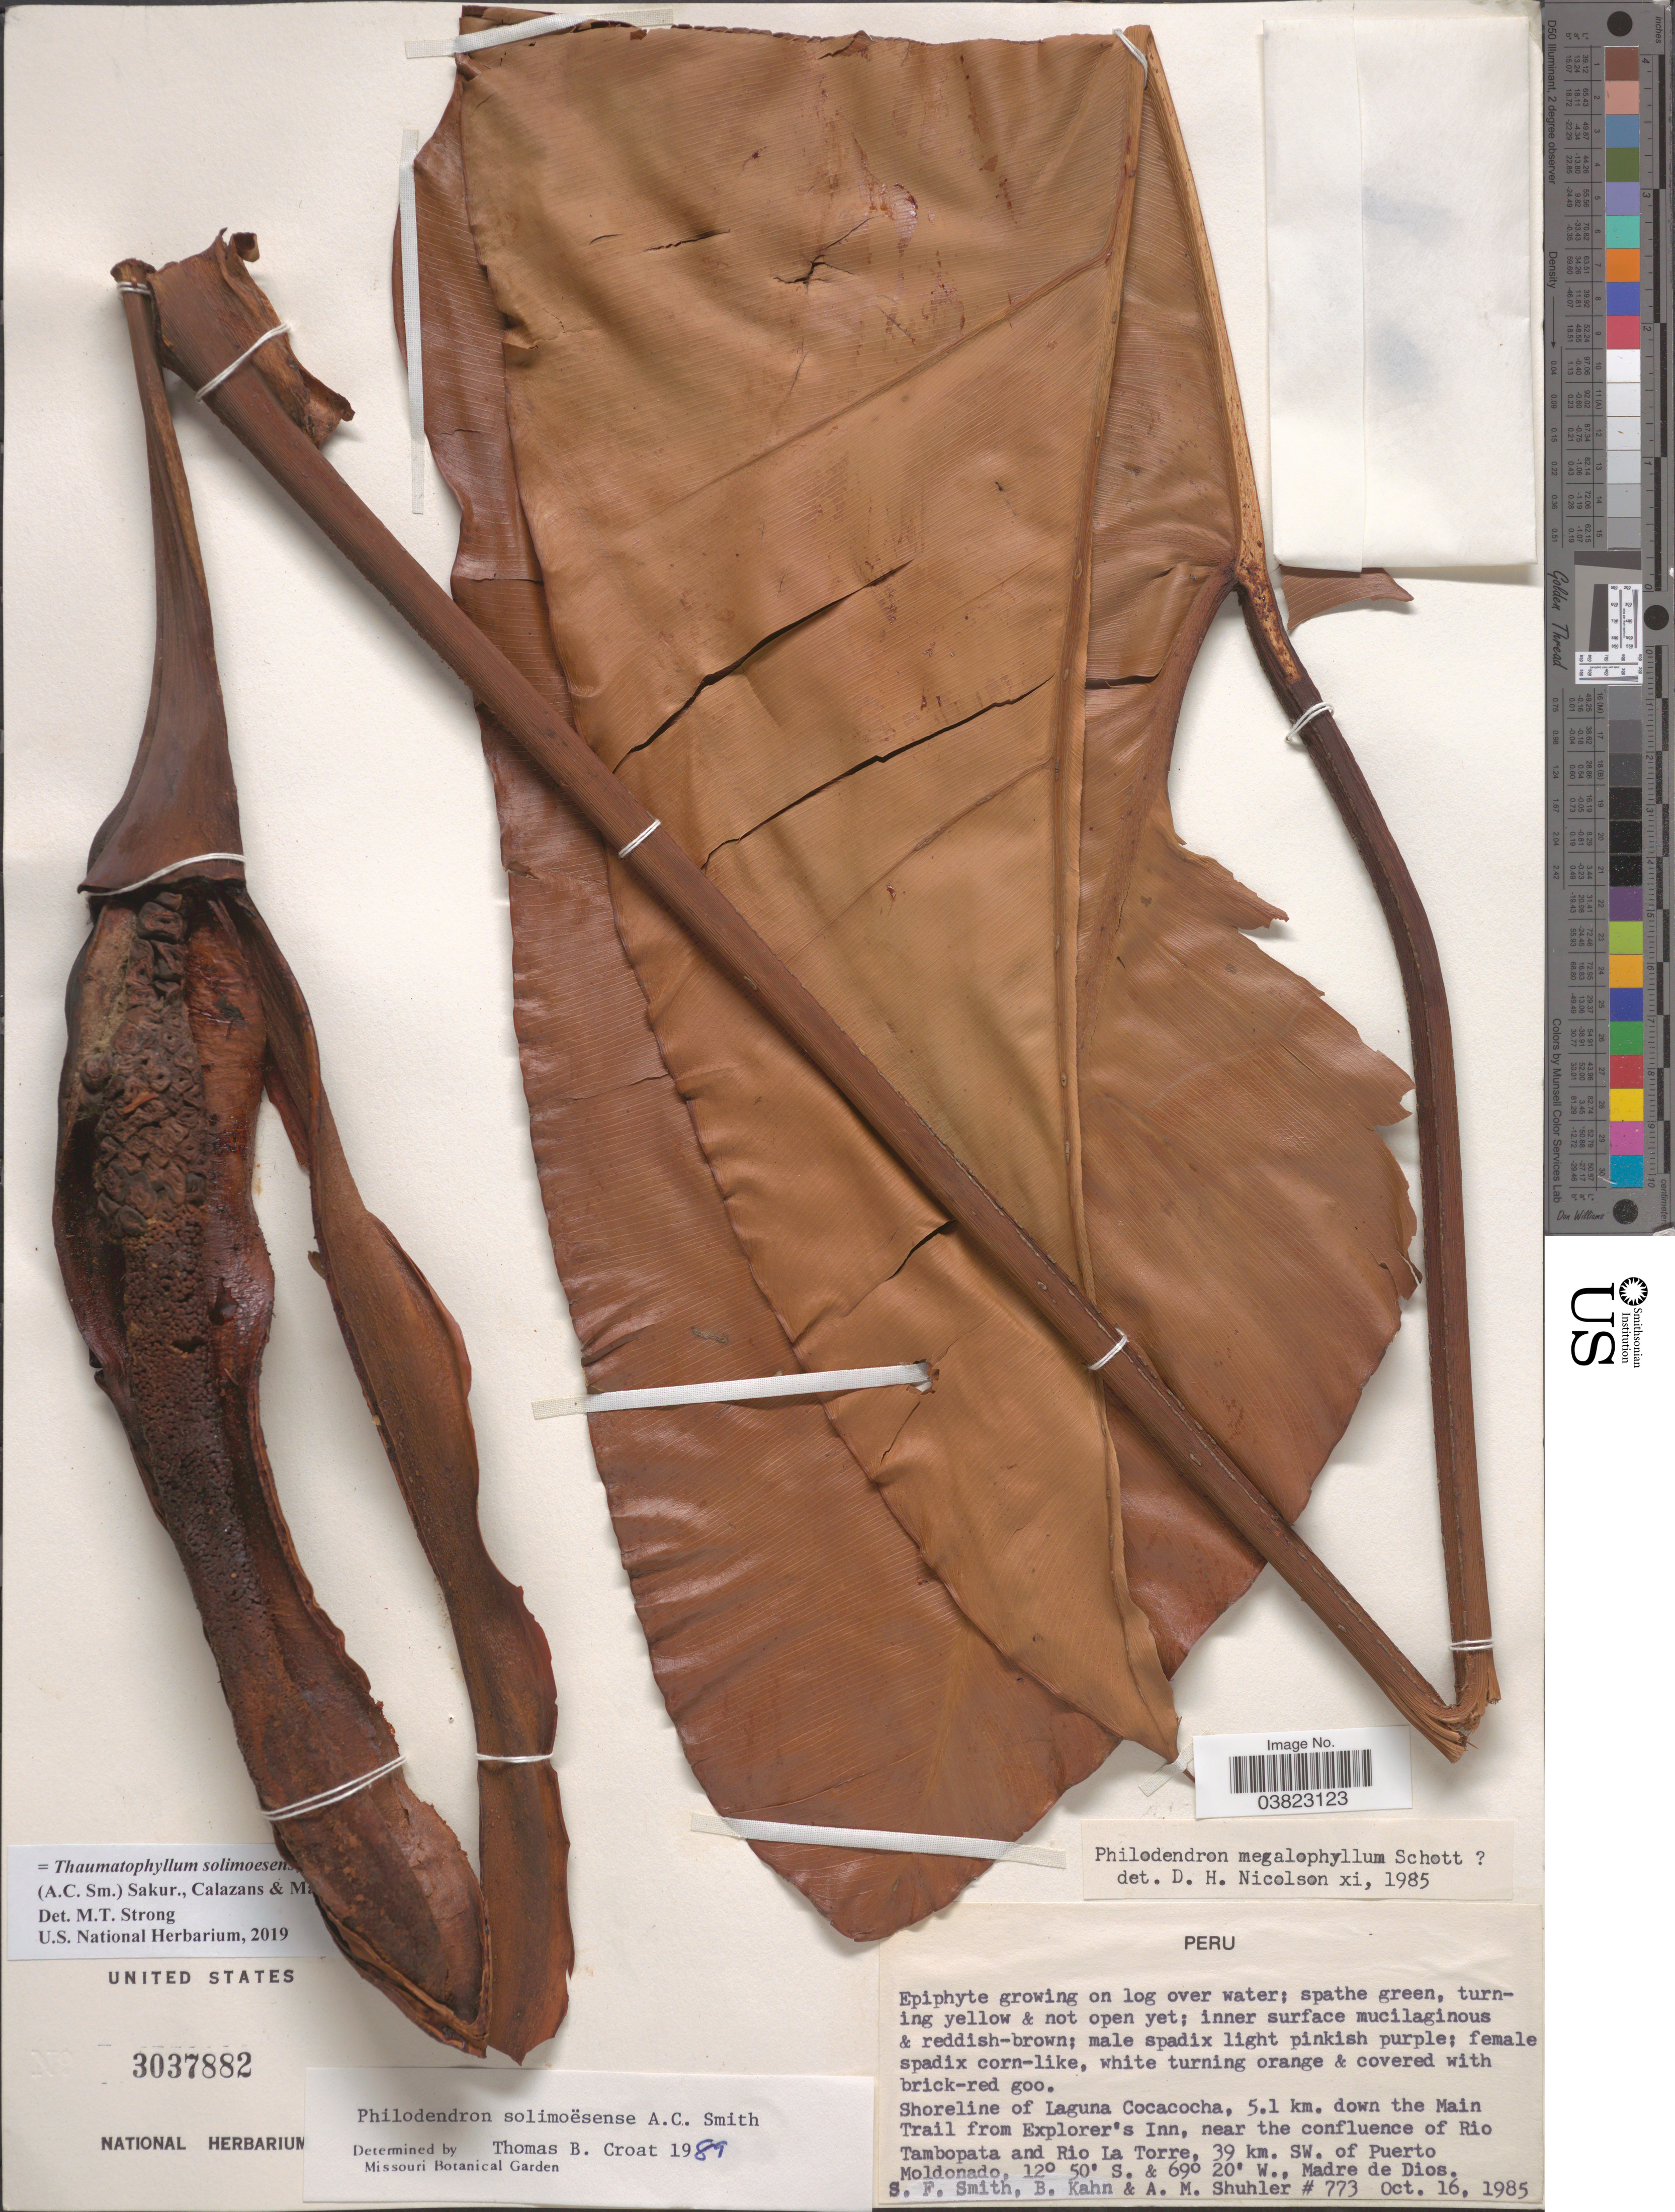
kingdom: Plantae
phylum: Tracheophyta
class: Liliopsida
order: Alismatales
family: Araceae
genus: Thaumatophyllum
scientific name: Thaumatophyllum solimoesense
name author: (A.C. Sm.) Sakur. et al.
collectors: S.F. Smith, B. Kahn & A. Shuhler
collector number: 773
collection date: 1985-10-16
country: Peru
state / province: Madre de Dios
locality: Shoreline of Laguna Cocacocha, 5.1 km. down the Main Trail from Explorer's Inn, near the confluence of Rio Tambopata and Rio La Torre, 39 km. SW. of Puerto Moldonado.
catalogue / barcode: US 3037882